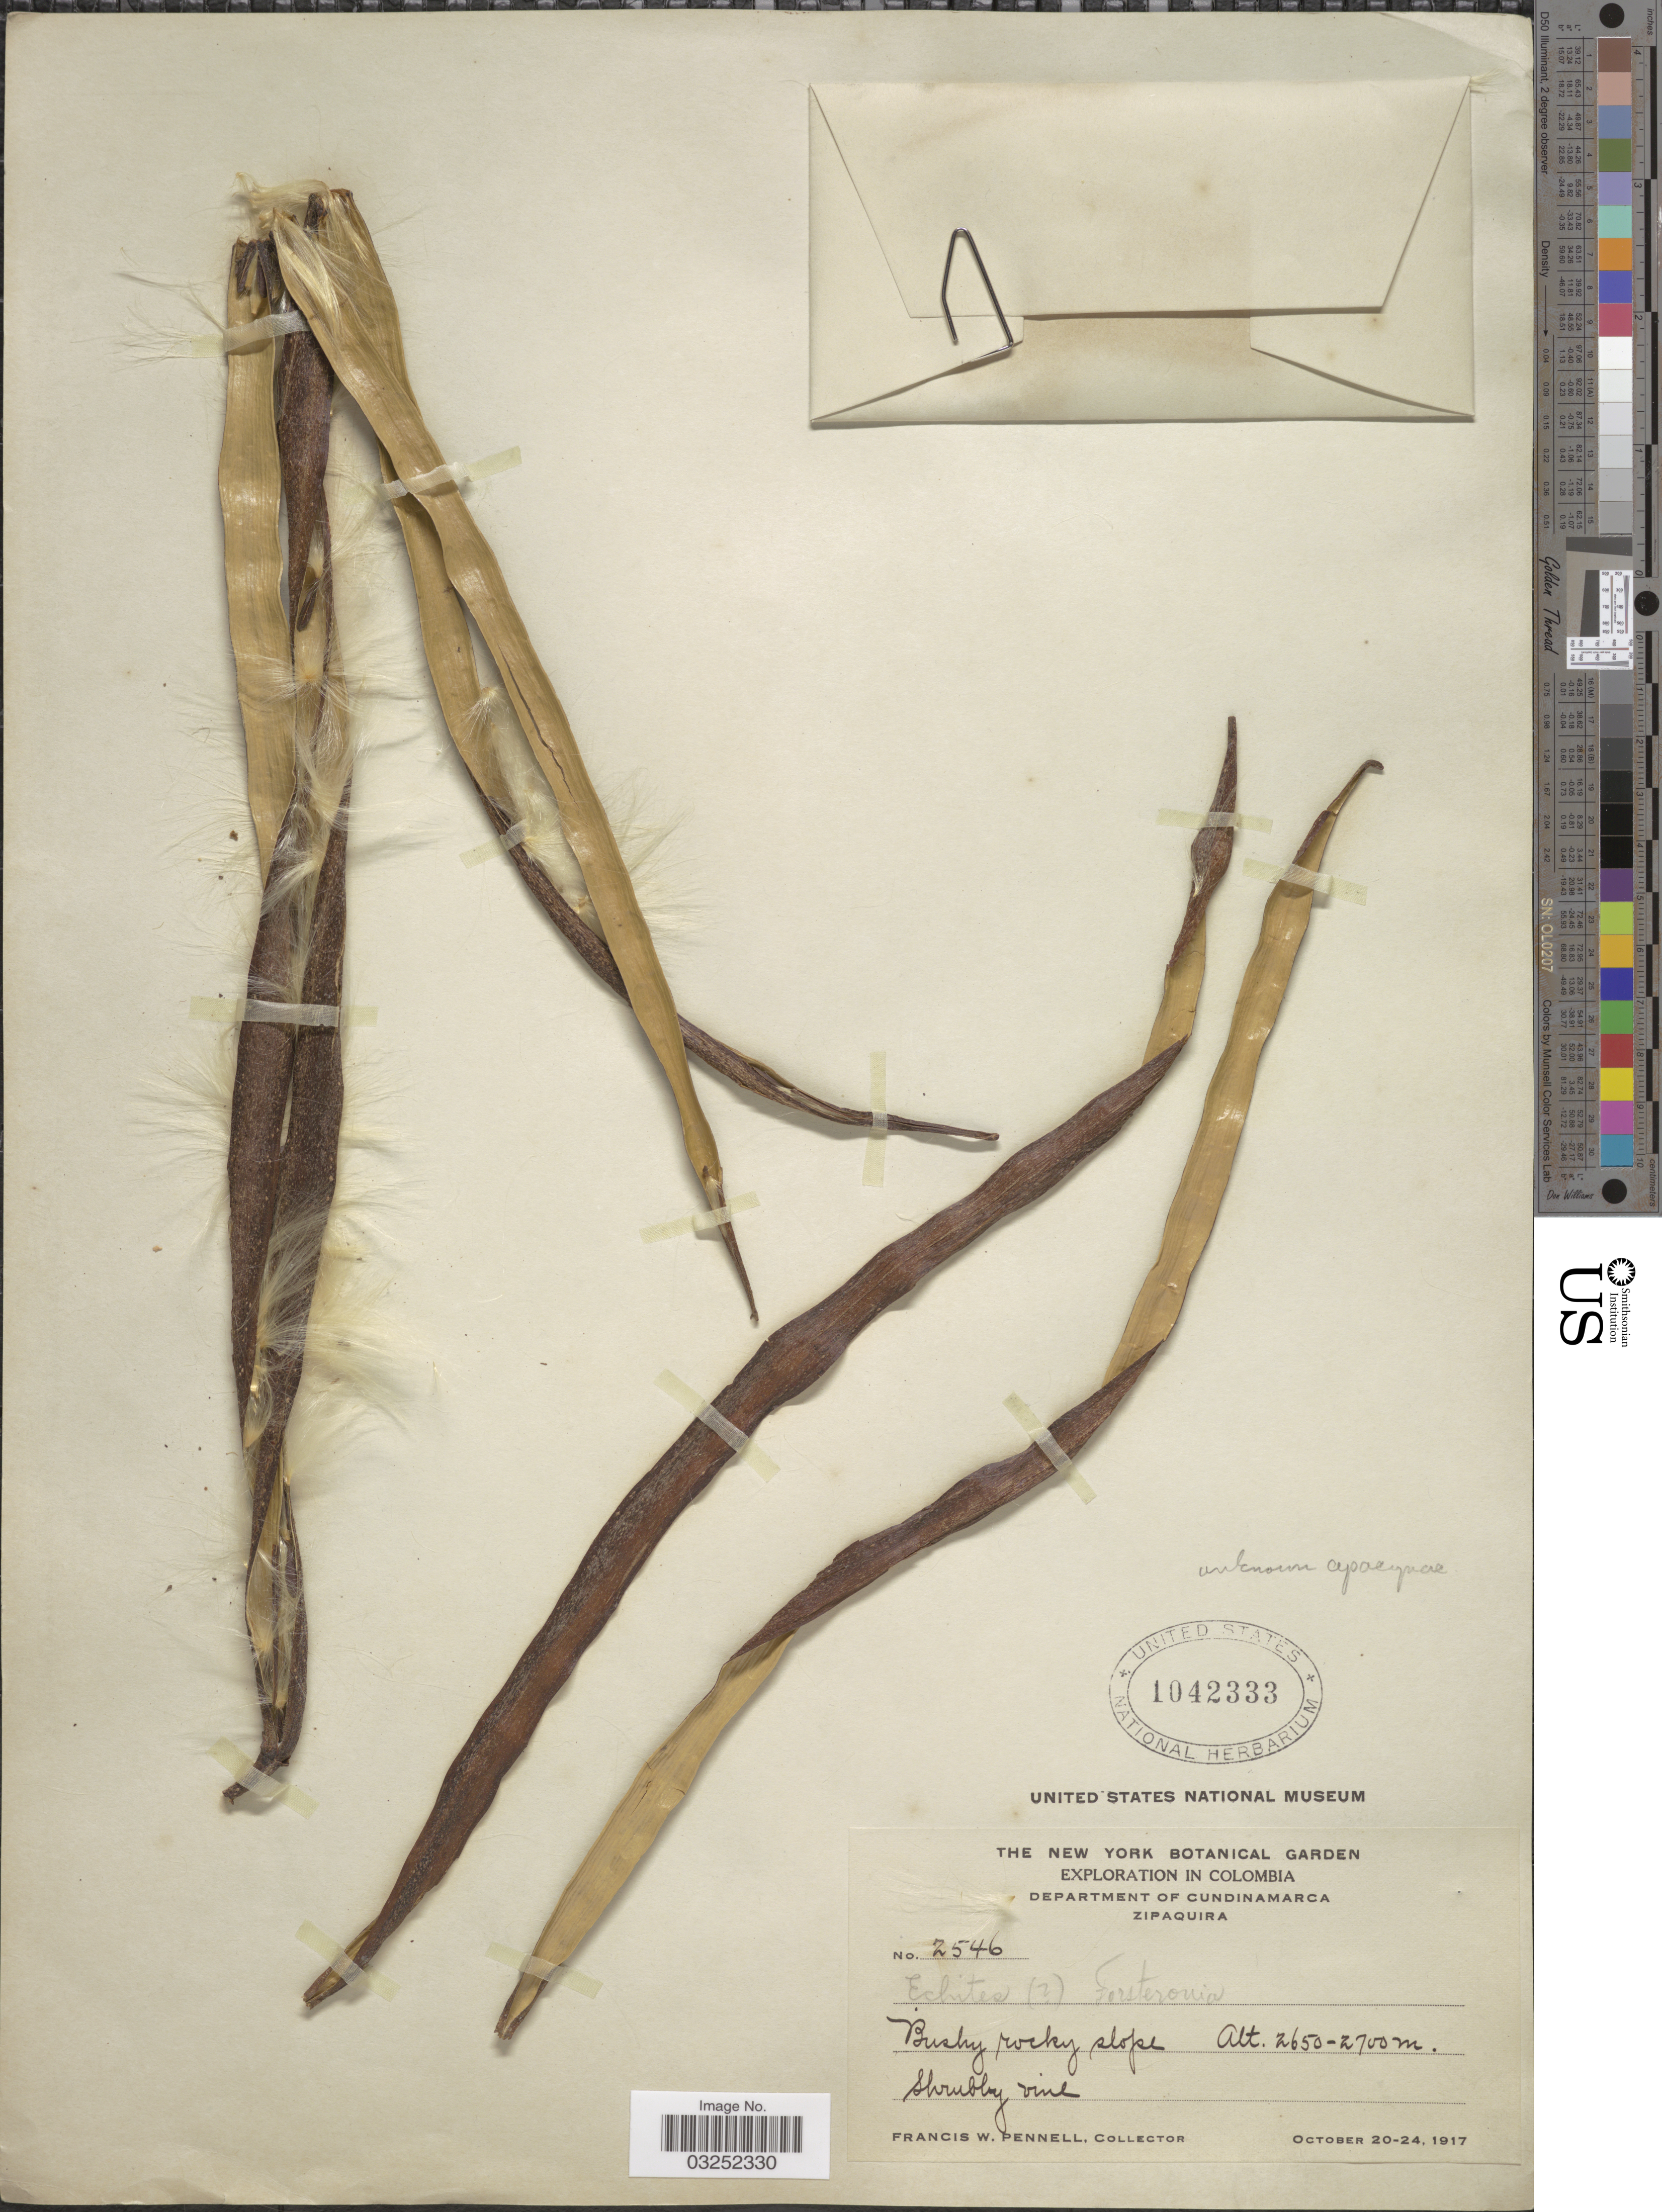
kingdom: Plantae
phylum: Tracheophyta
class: Magnoliopsida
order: Gentianales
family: Apocynaceae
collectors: F. W. Pennell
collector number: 2546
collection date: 1917-10-20/1917-10-24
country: Colombia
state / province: Cundinamarca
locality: Department of Cundinamarca, Zipaquira.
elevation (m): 2650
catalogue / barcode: US 1042333